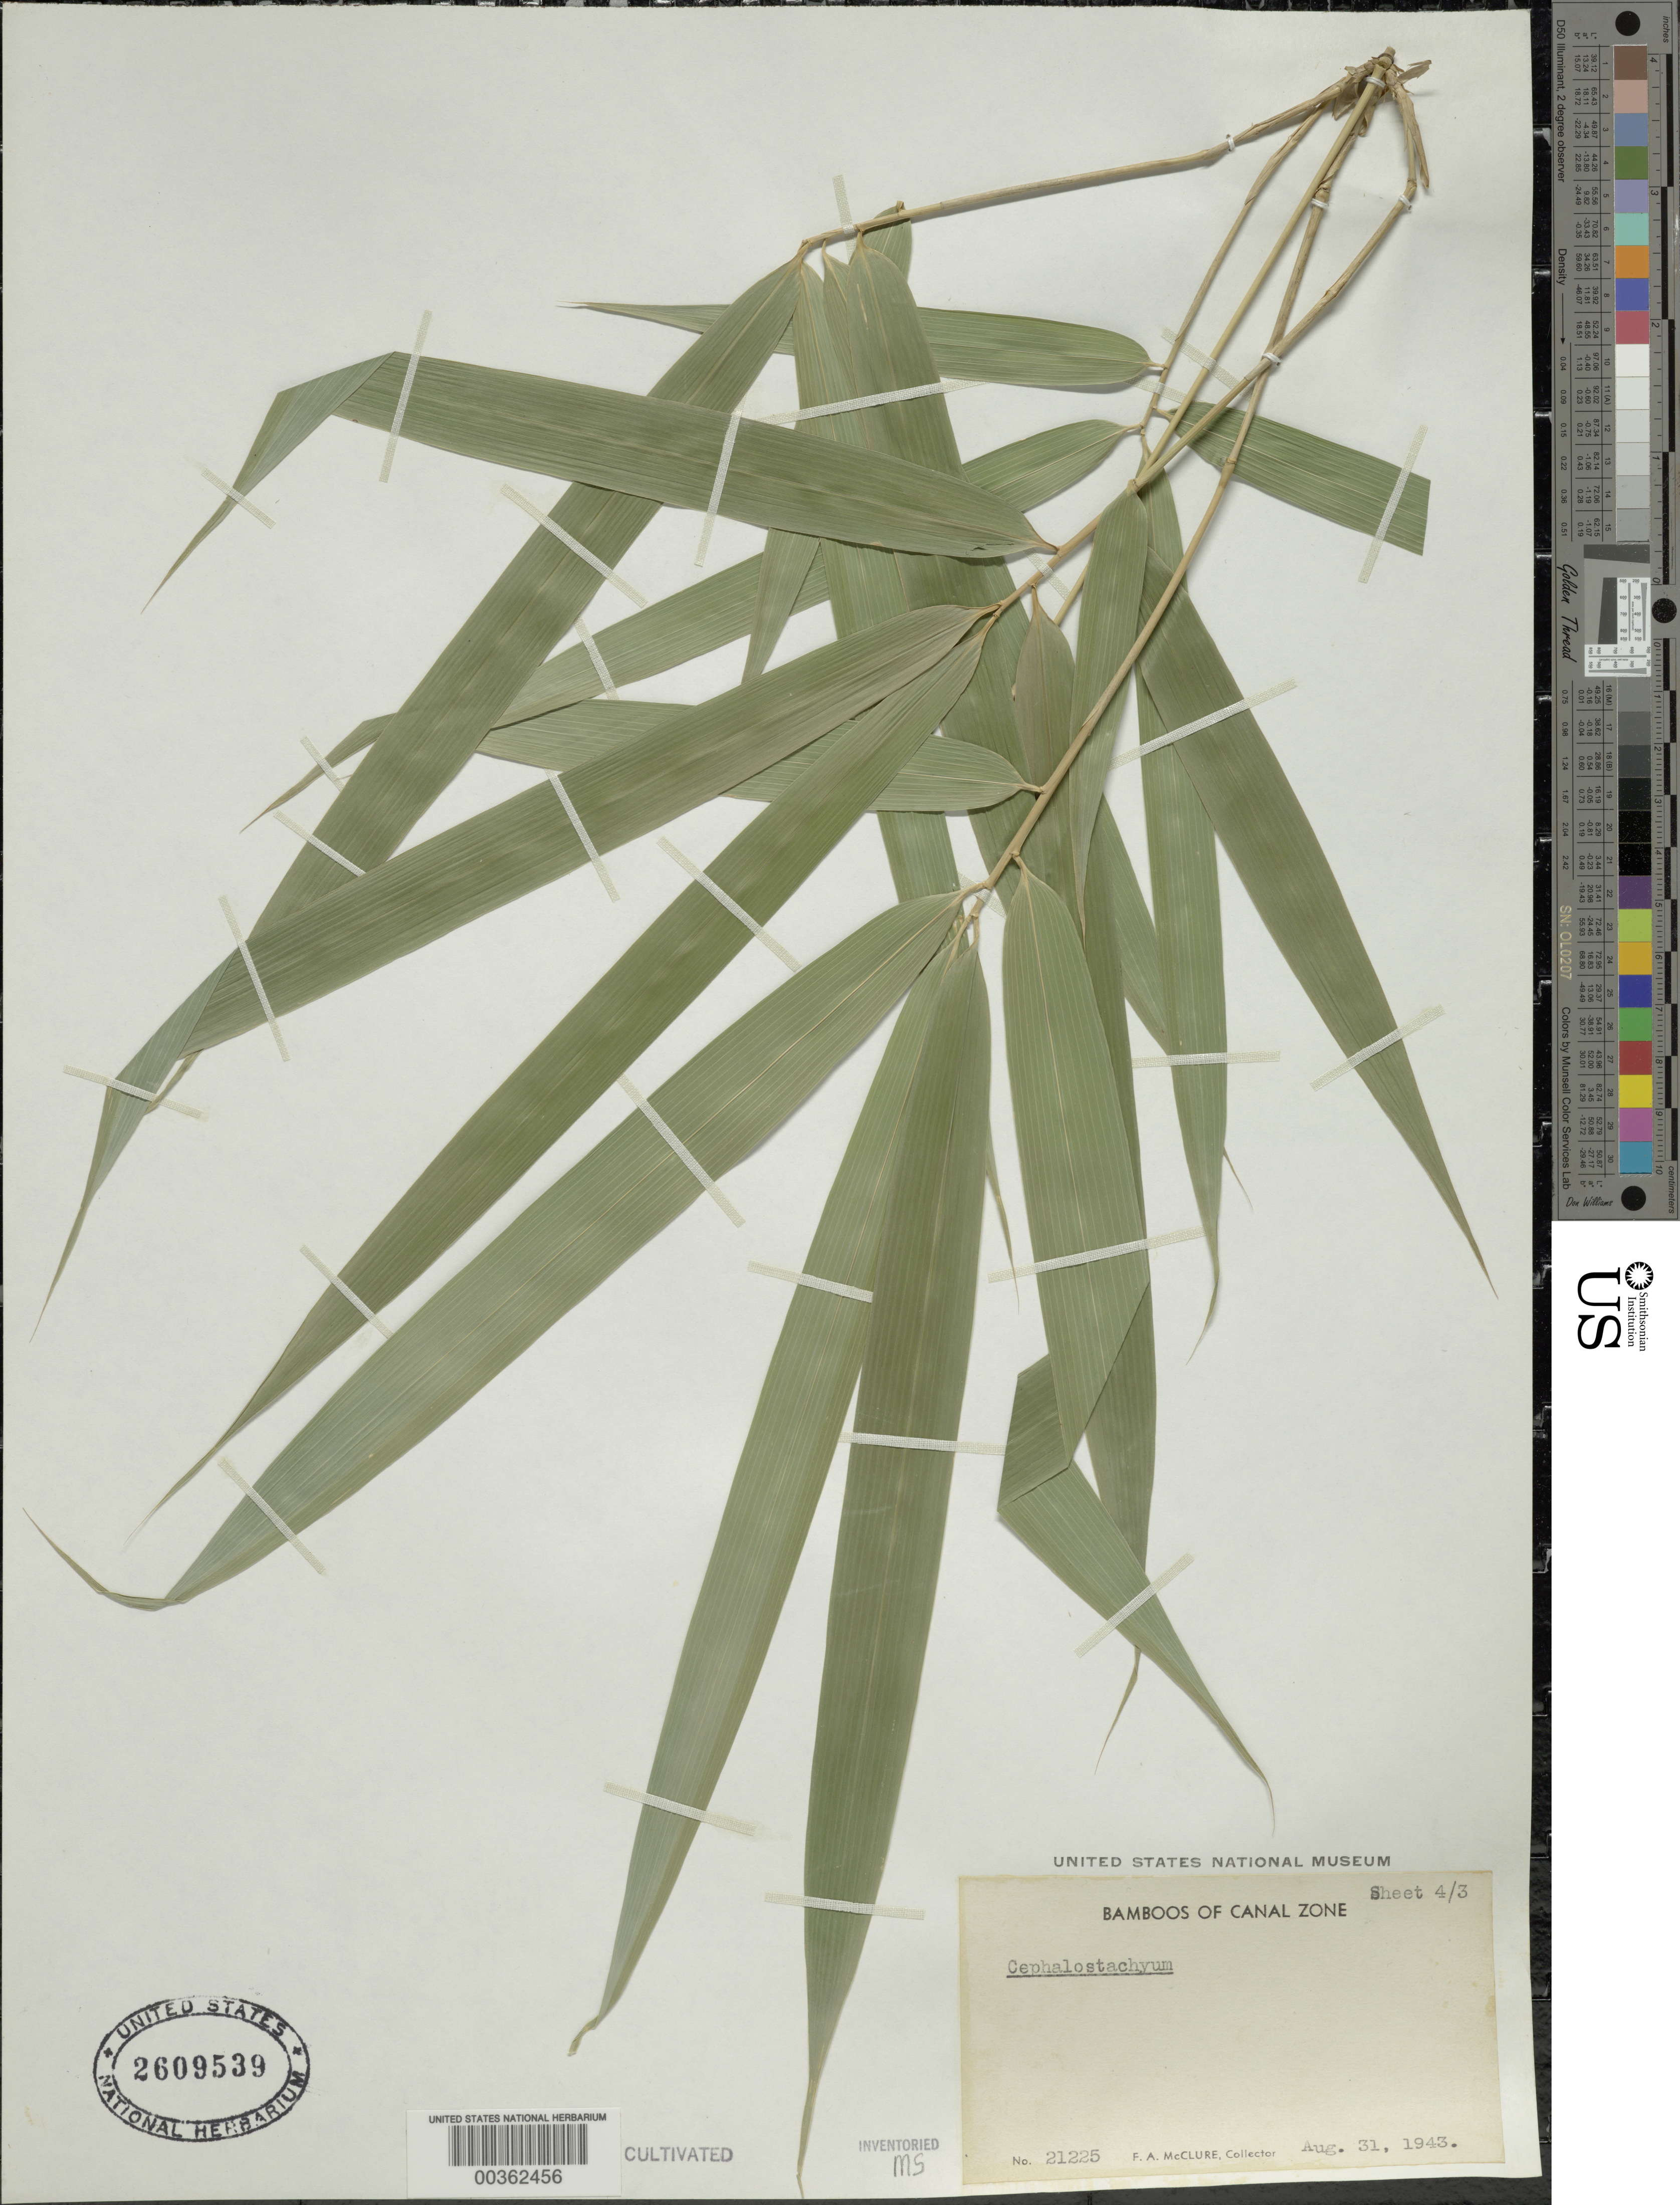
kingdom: Plantae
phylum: Tracheophyta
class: Liliopsida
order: Poales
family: Poaceae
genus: Cephalostachyum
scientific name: Cephalostachyum sp.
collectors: F. A. McClure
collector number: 21225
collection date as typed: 31 Aug 1943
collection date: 1943-08-31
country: Panama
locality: Esperimental station-summit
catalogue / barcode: US 2609539